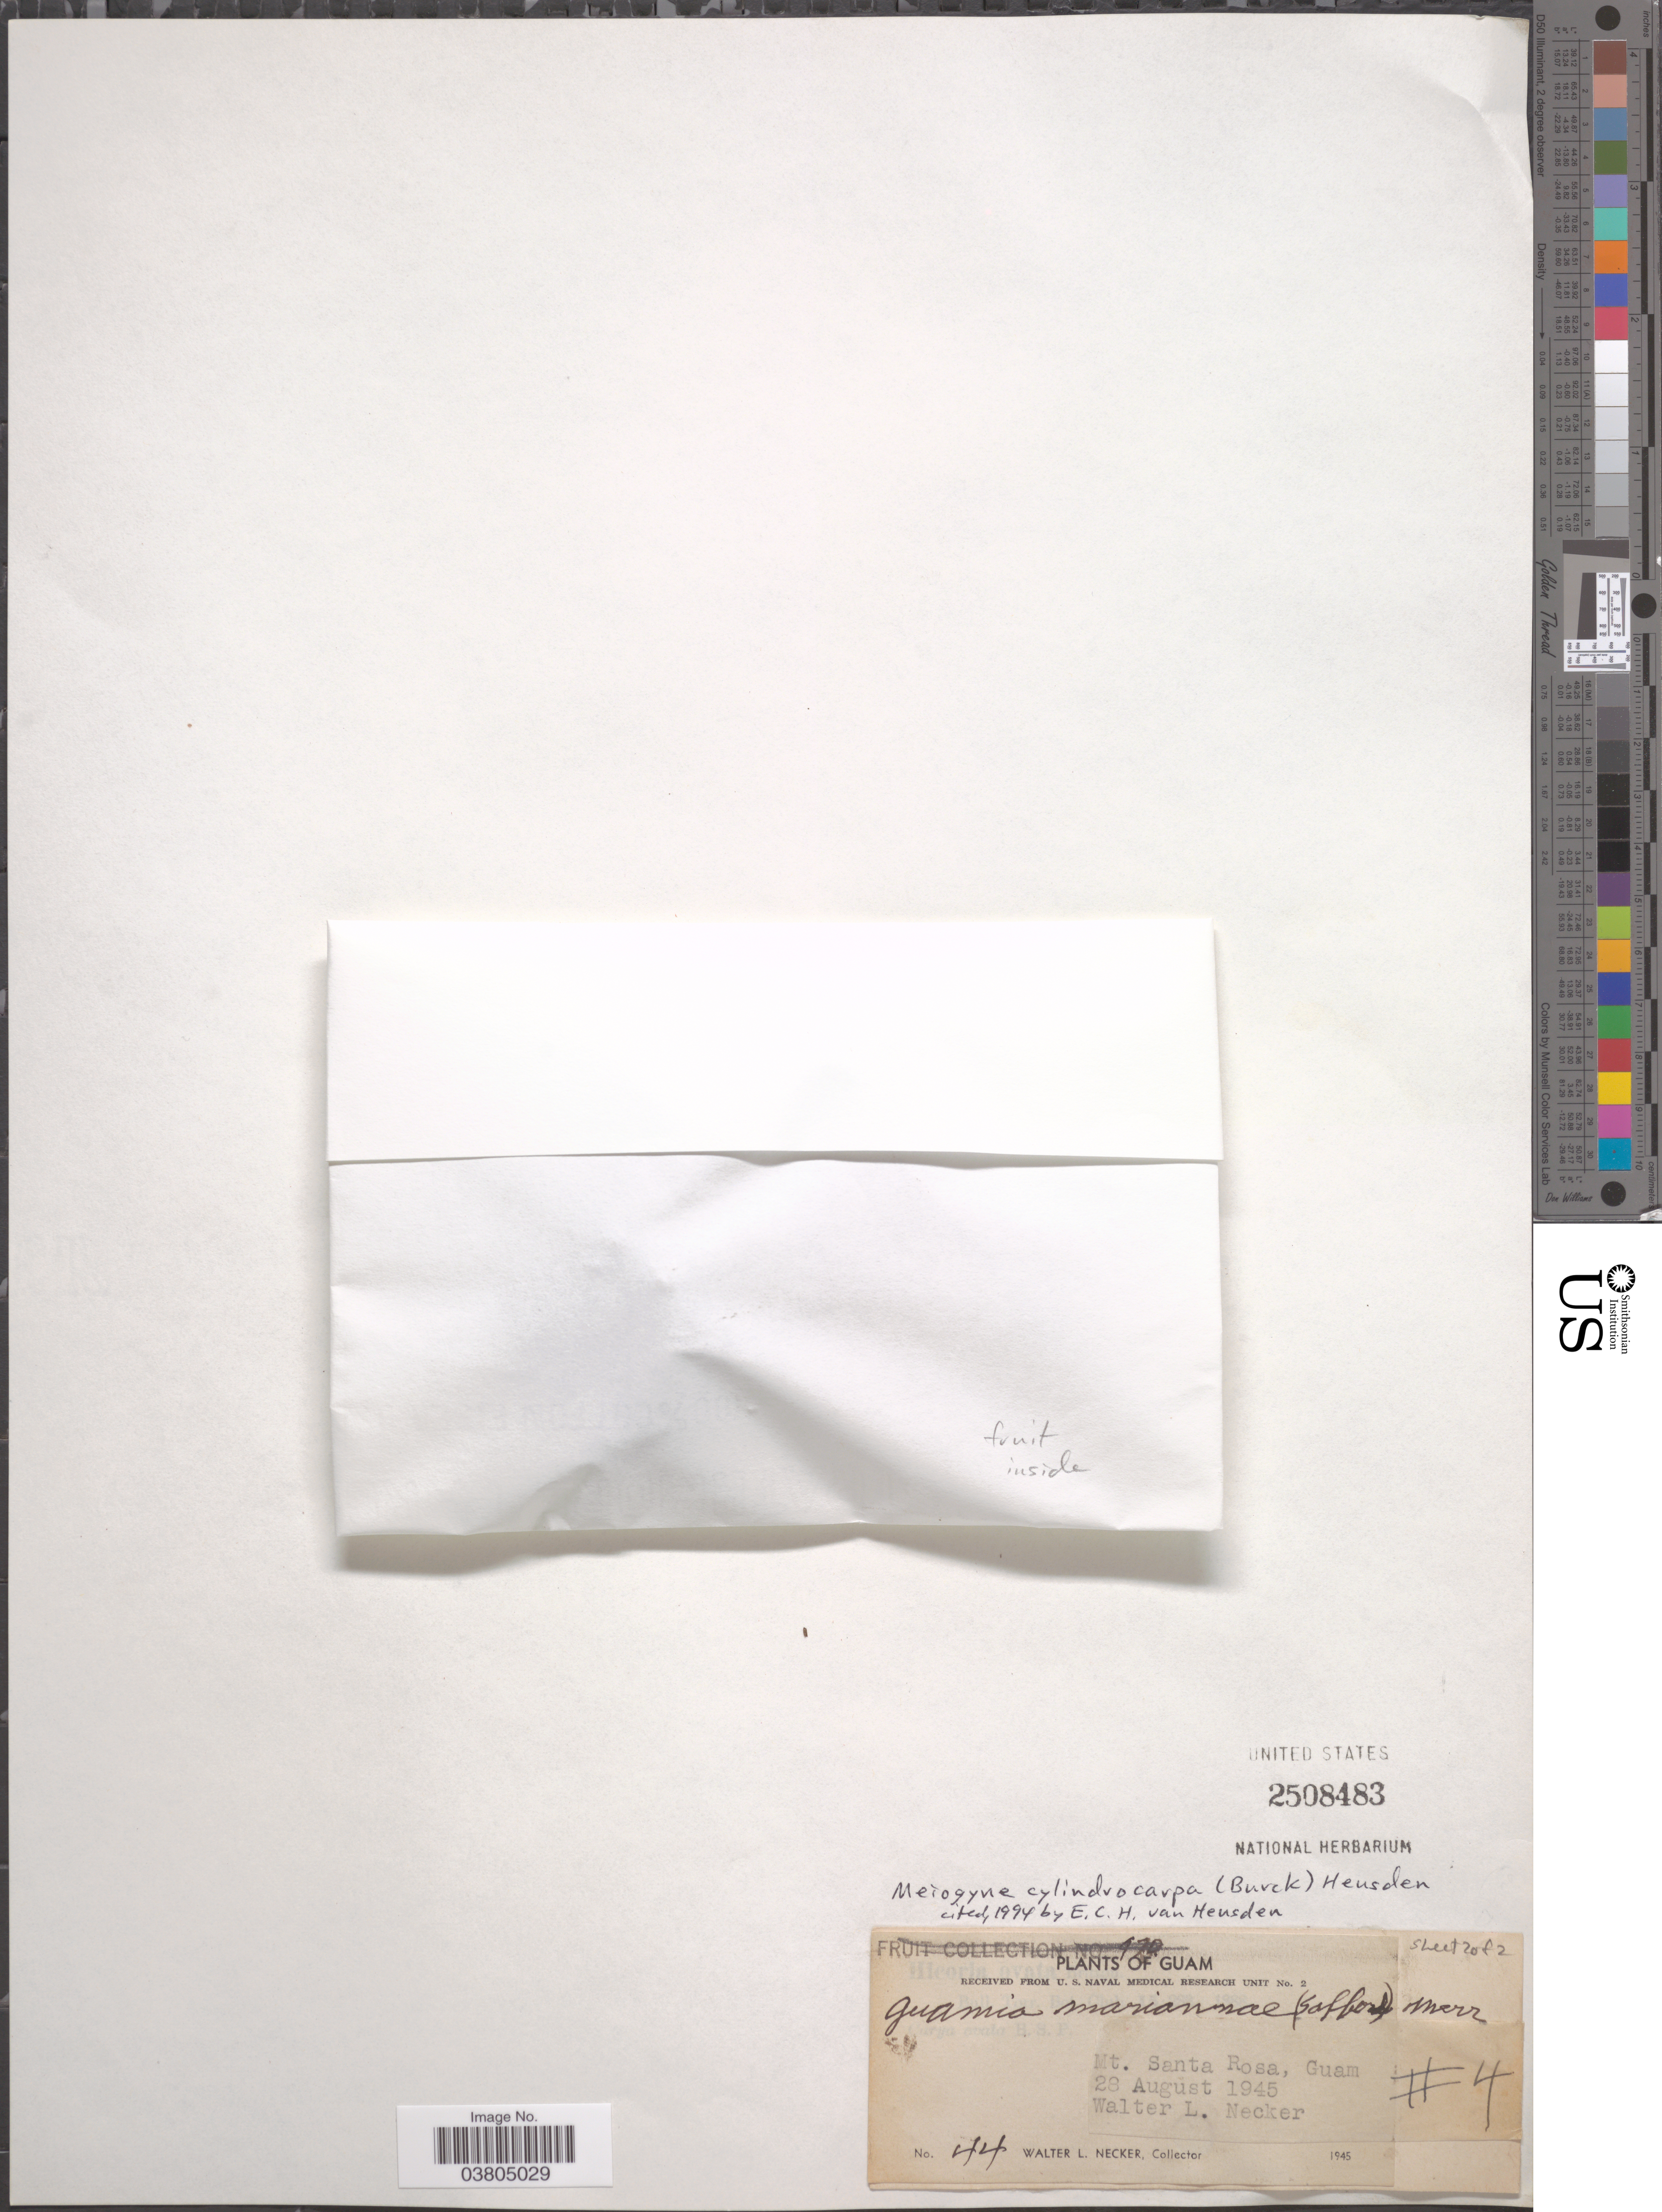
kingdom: Plantae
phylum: Tracheophyta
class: Magnoliopsida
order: Magnoliales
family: Annonaceae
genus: Meiogyne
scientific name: Meiogyne cylindrocarpa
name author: (Burck) Van Huesden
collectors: W. L. Necker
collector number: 44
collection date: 1945-08-28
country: Guam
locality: Mt. Santa Rosa.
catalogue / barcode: US 2508483